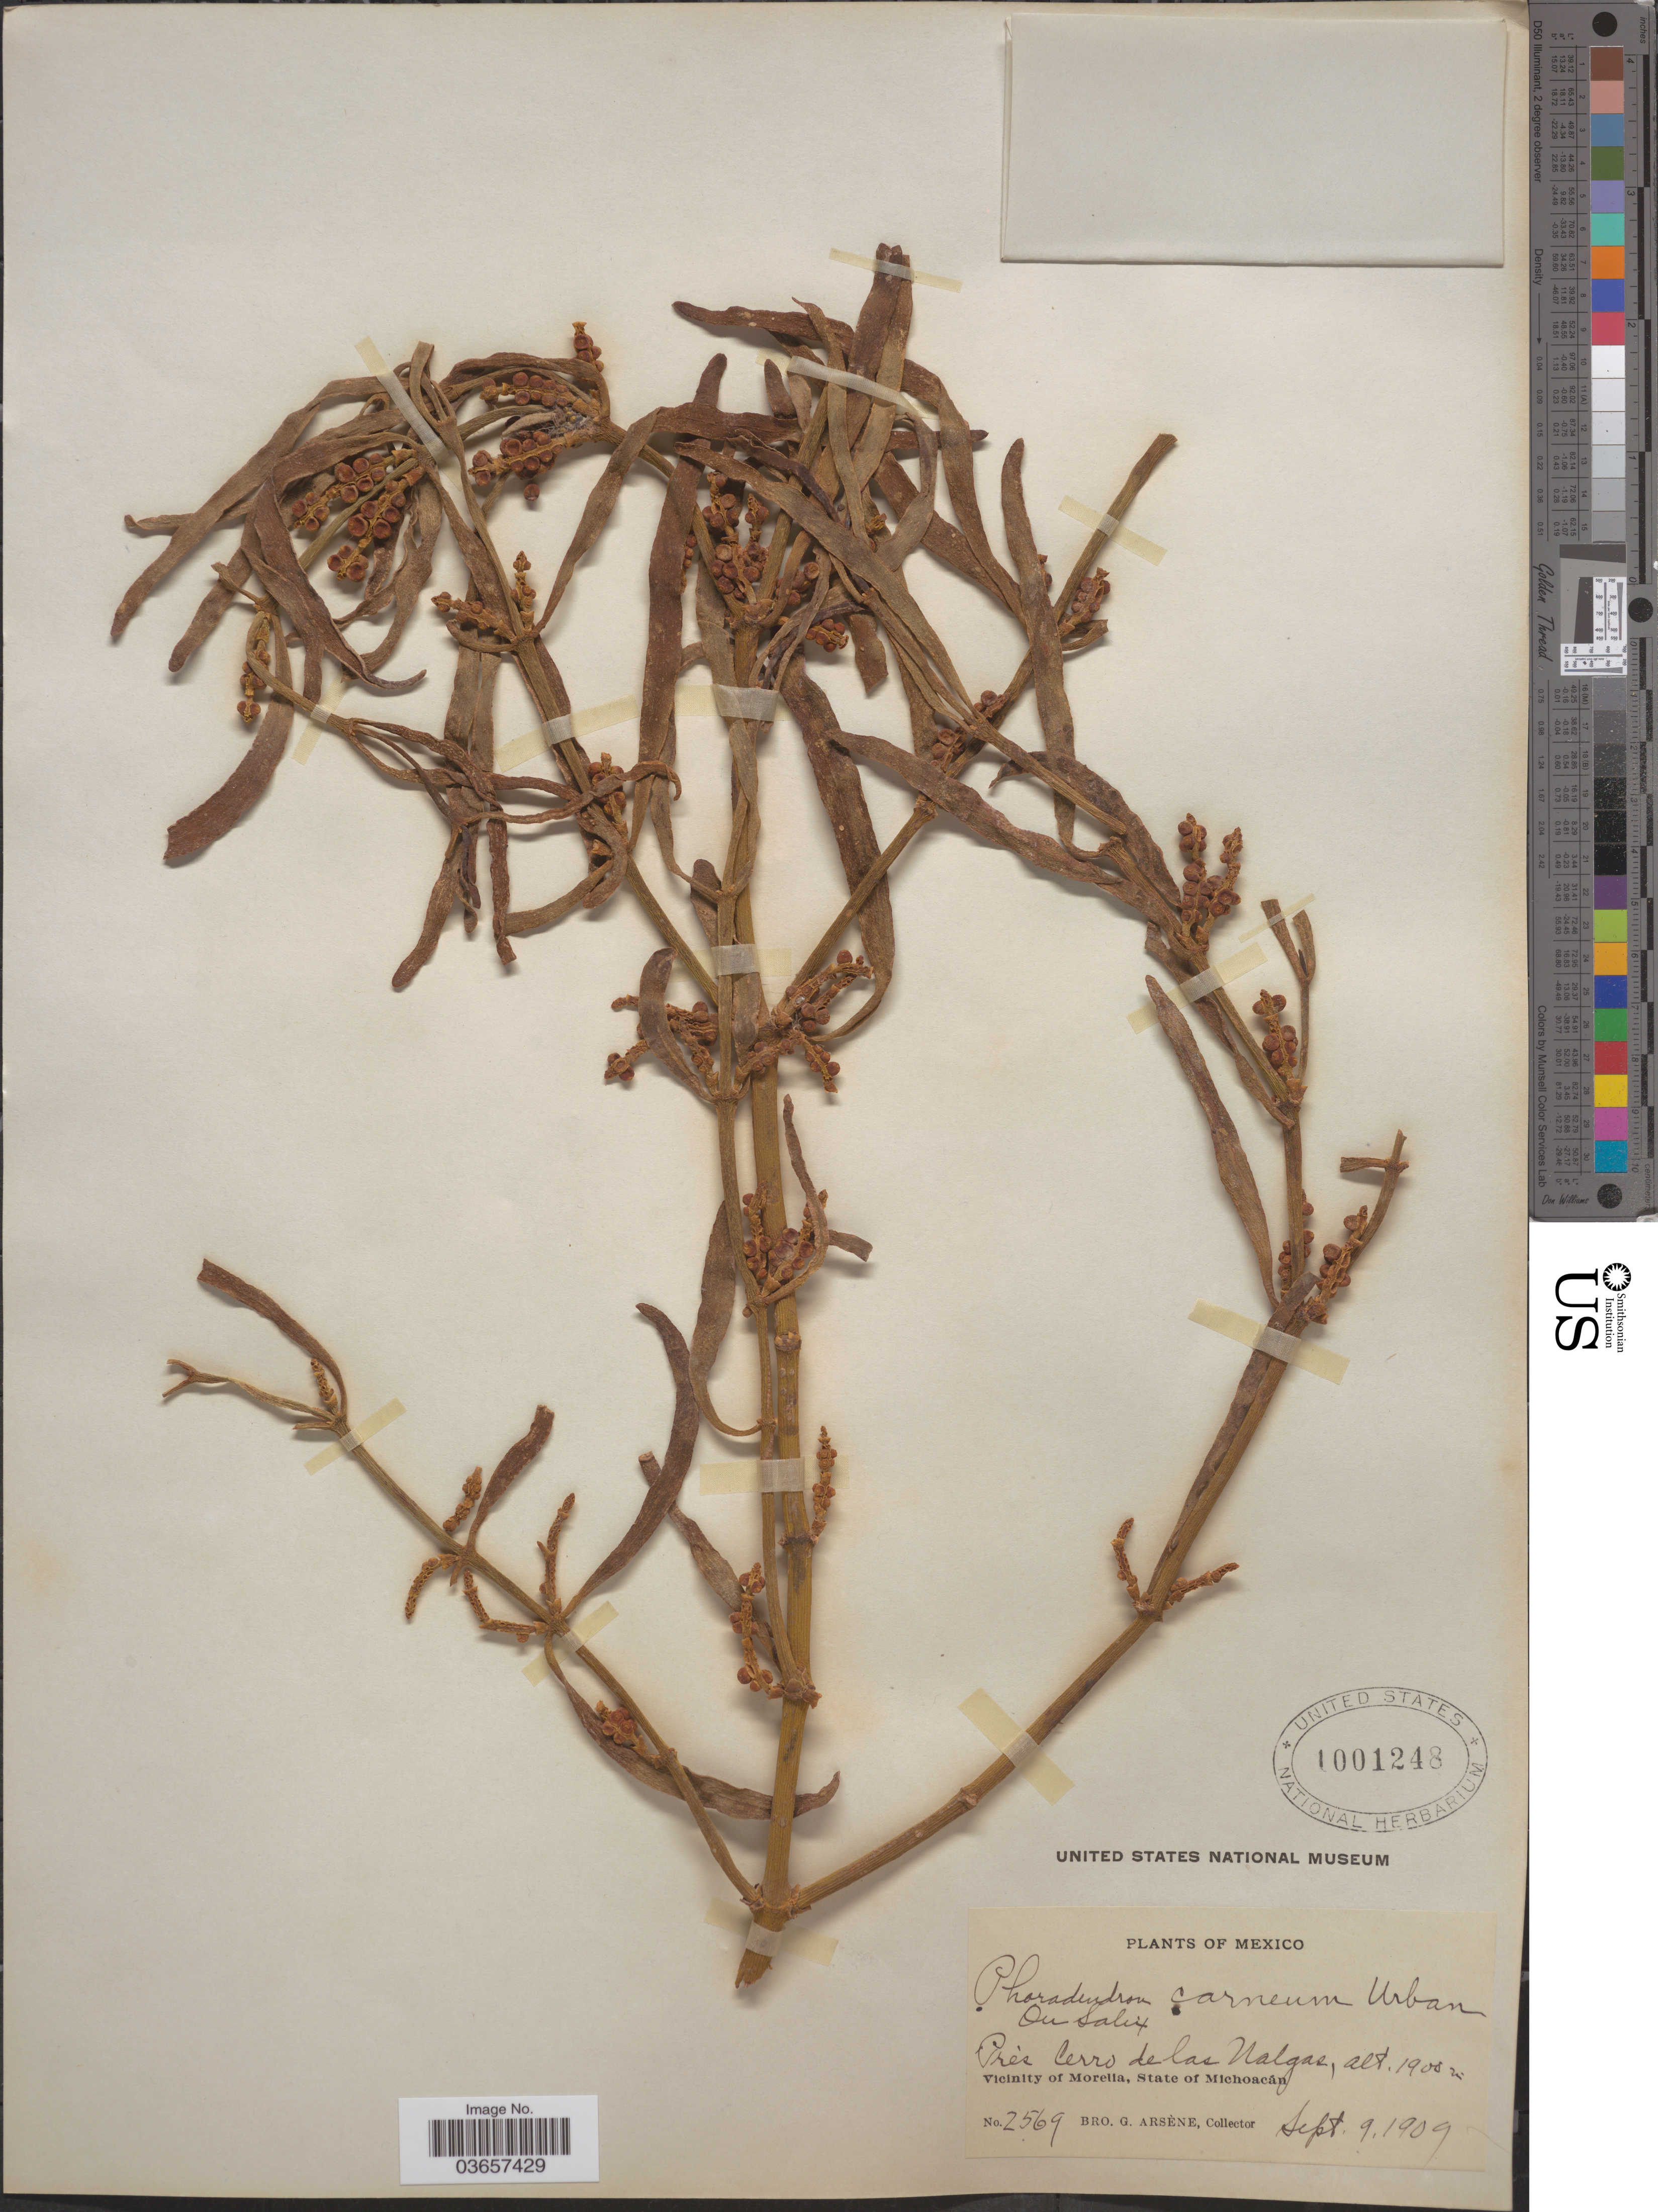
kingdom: Plantae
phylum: Tracheophyta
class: Magnoliopsida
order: Santalales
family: Viscaceae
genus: Phoradendron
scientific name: Phoradendron carneum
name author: Urb.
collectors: Bro. G. Arsène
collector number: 2569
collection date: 1909-09-09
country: Mexico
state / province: Michoacán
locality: Près Cerro de las Nalgas. Vicinity of Morelia.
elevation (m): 1900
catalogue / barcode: US 1001248